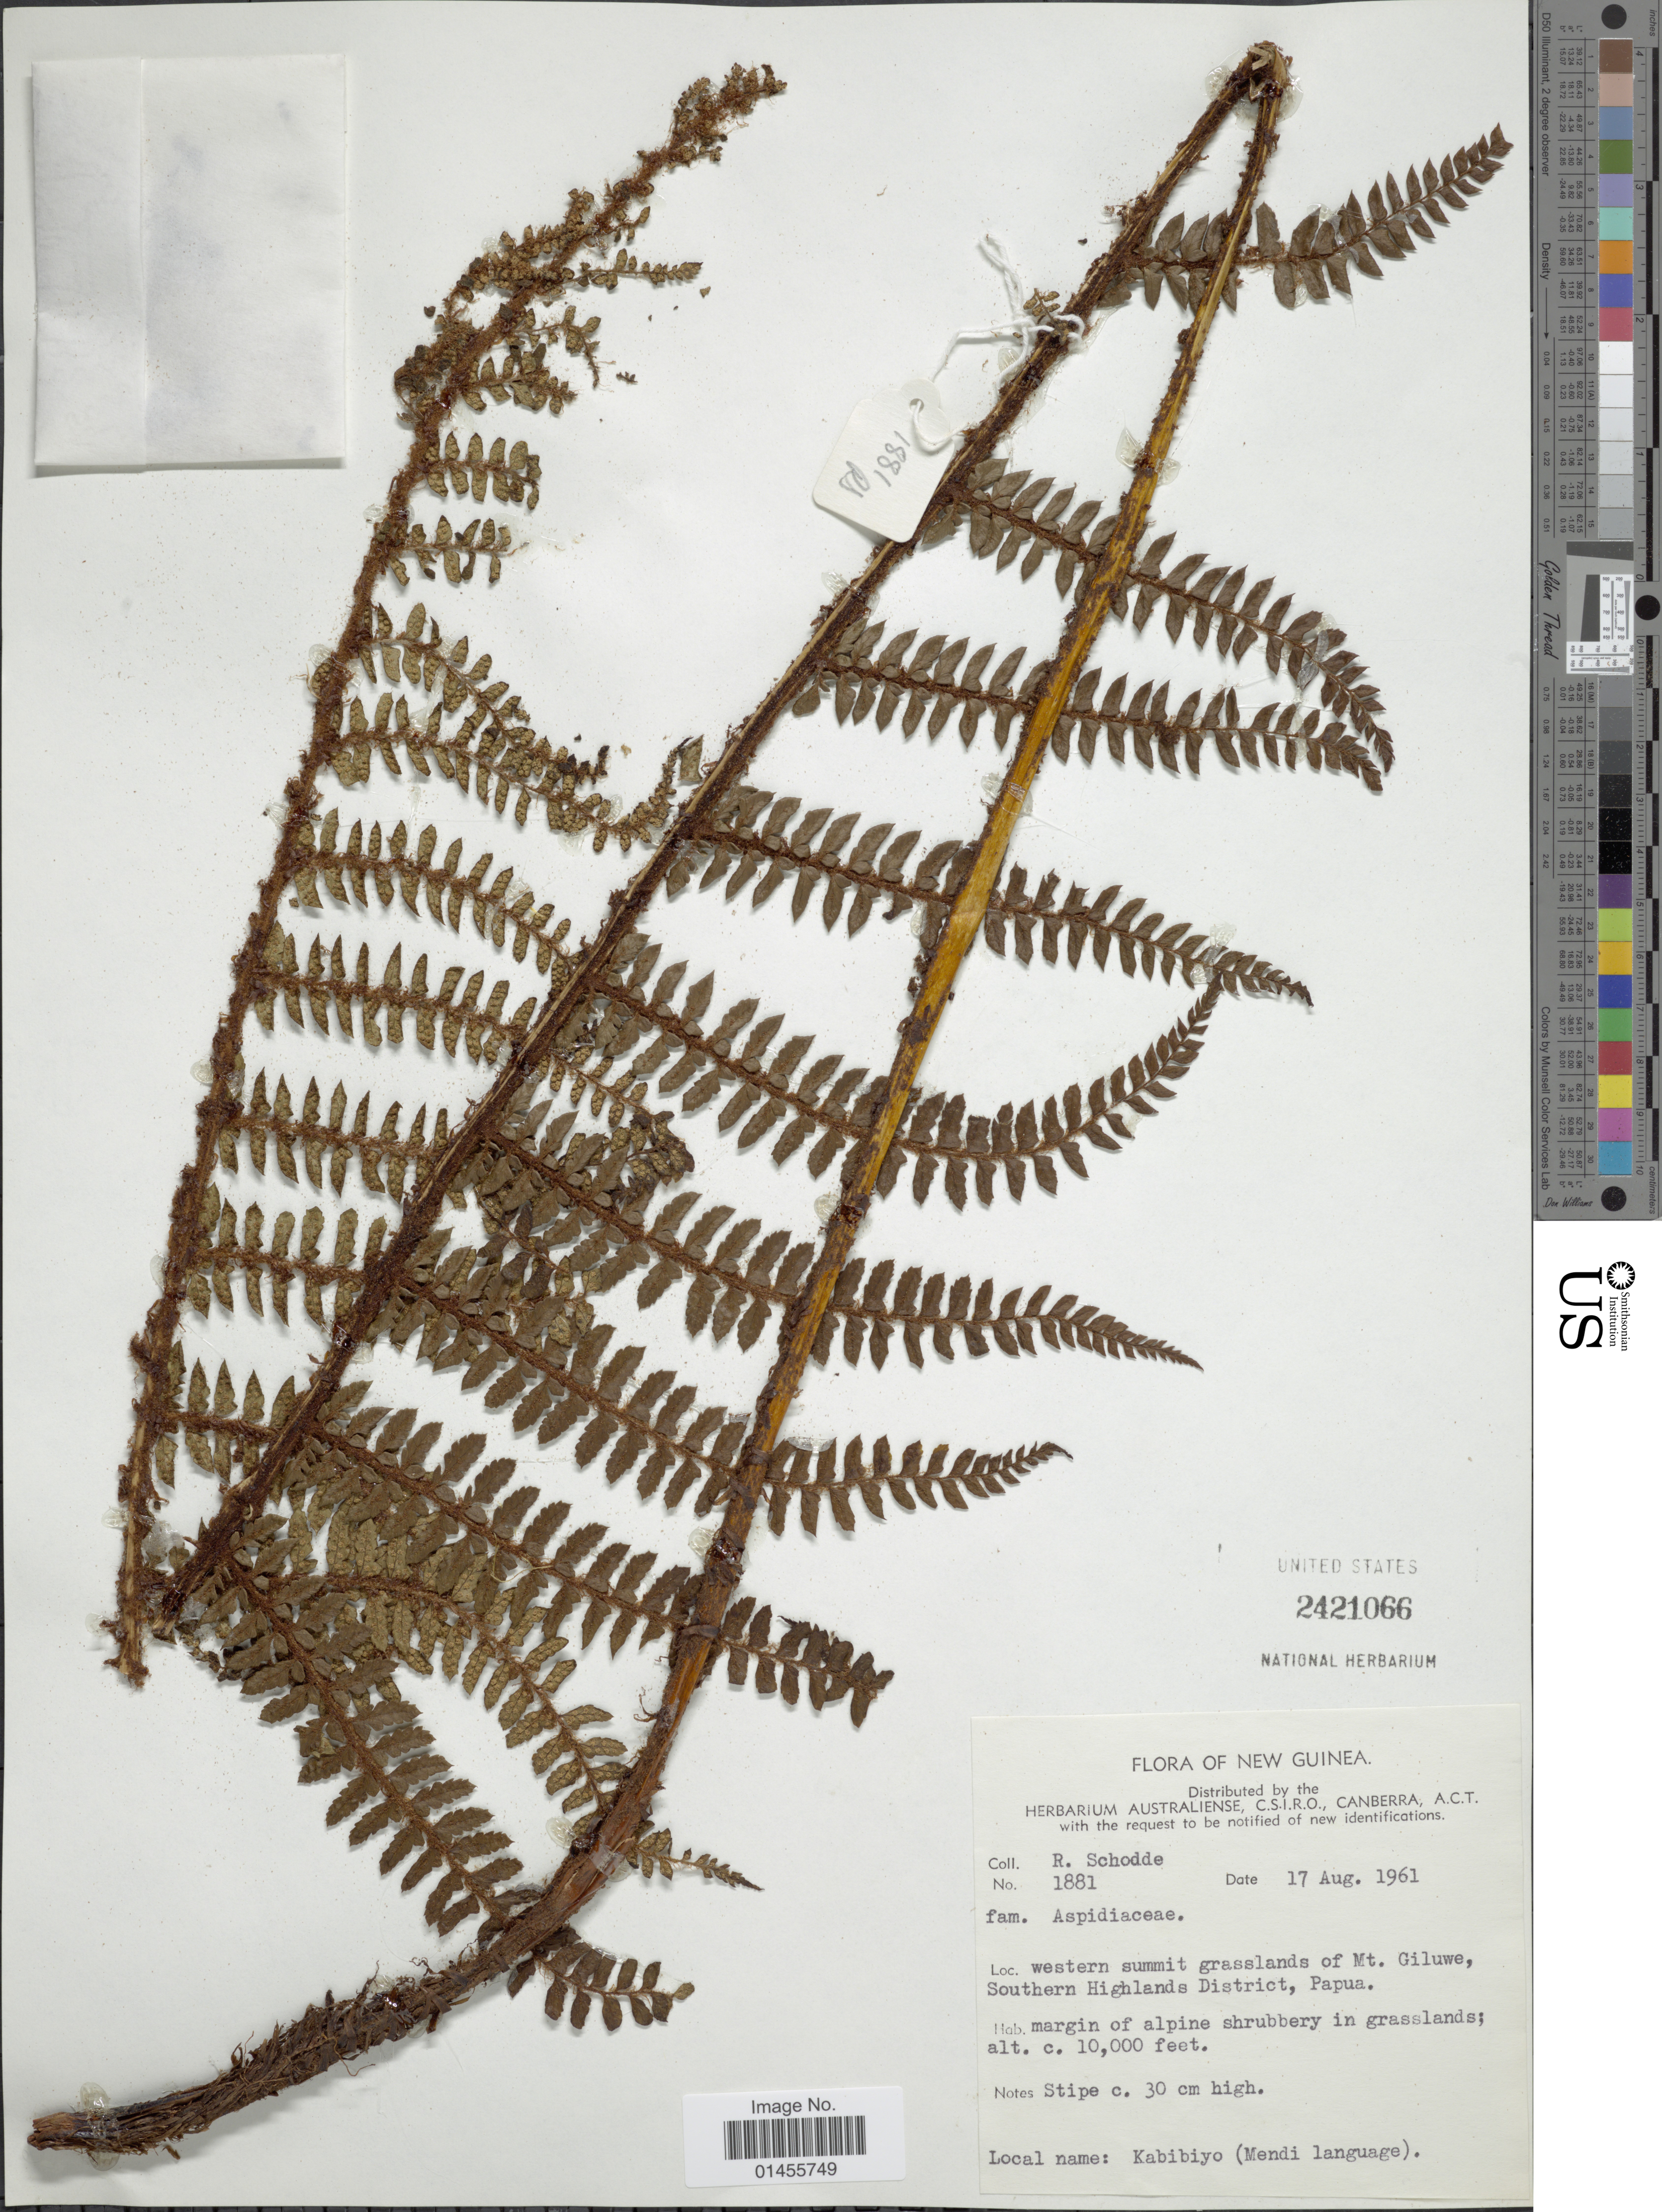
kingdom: Plantae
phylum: Tracheophyta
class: Polypodiopsida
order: Cyatheales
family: Cyatheaceae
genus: Alsophila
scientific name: Alsophila sp.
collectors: R. Schodde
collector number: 1881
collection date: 1961-08-17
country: Papua New Guinea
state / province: Southern Highlands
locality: New Guinea. western summit grasslands of Mt. Giluwe, Southern Highlands District, Papua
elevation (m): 3048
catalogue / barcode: US 2421066